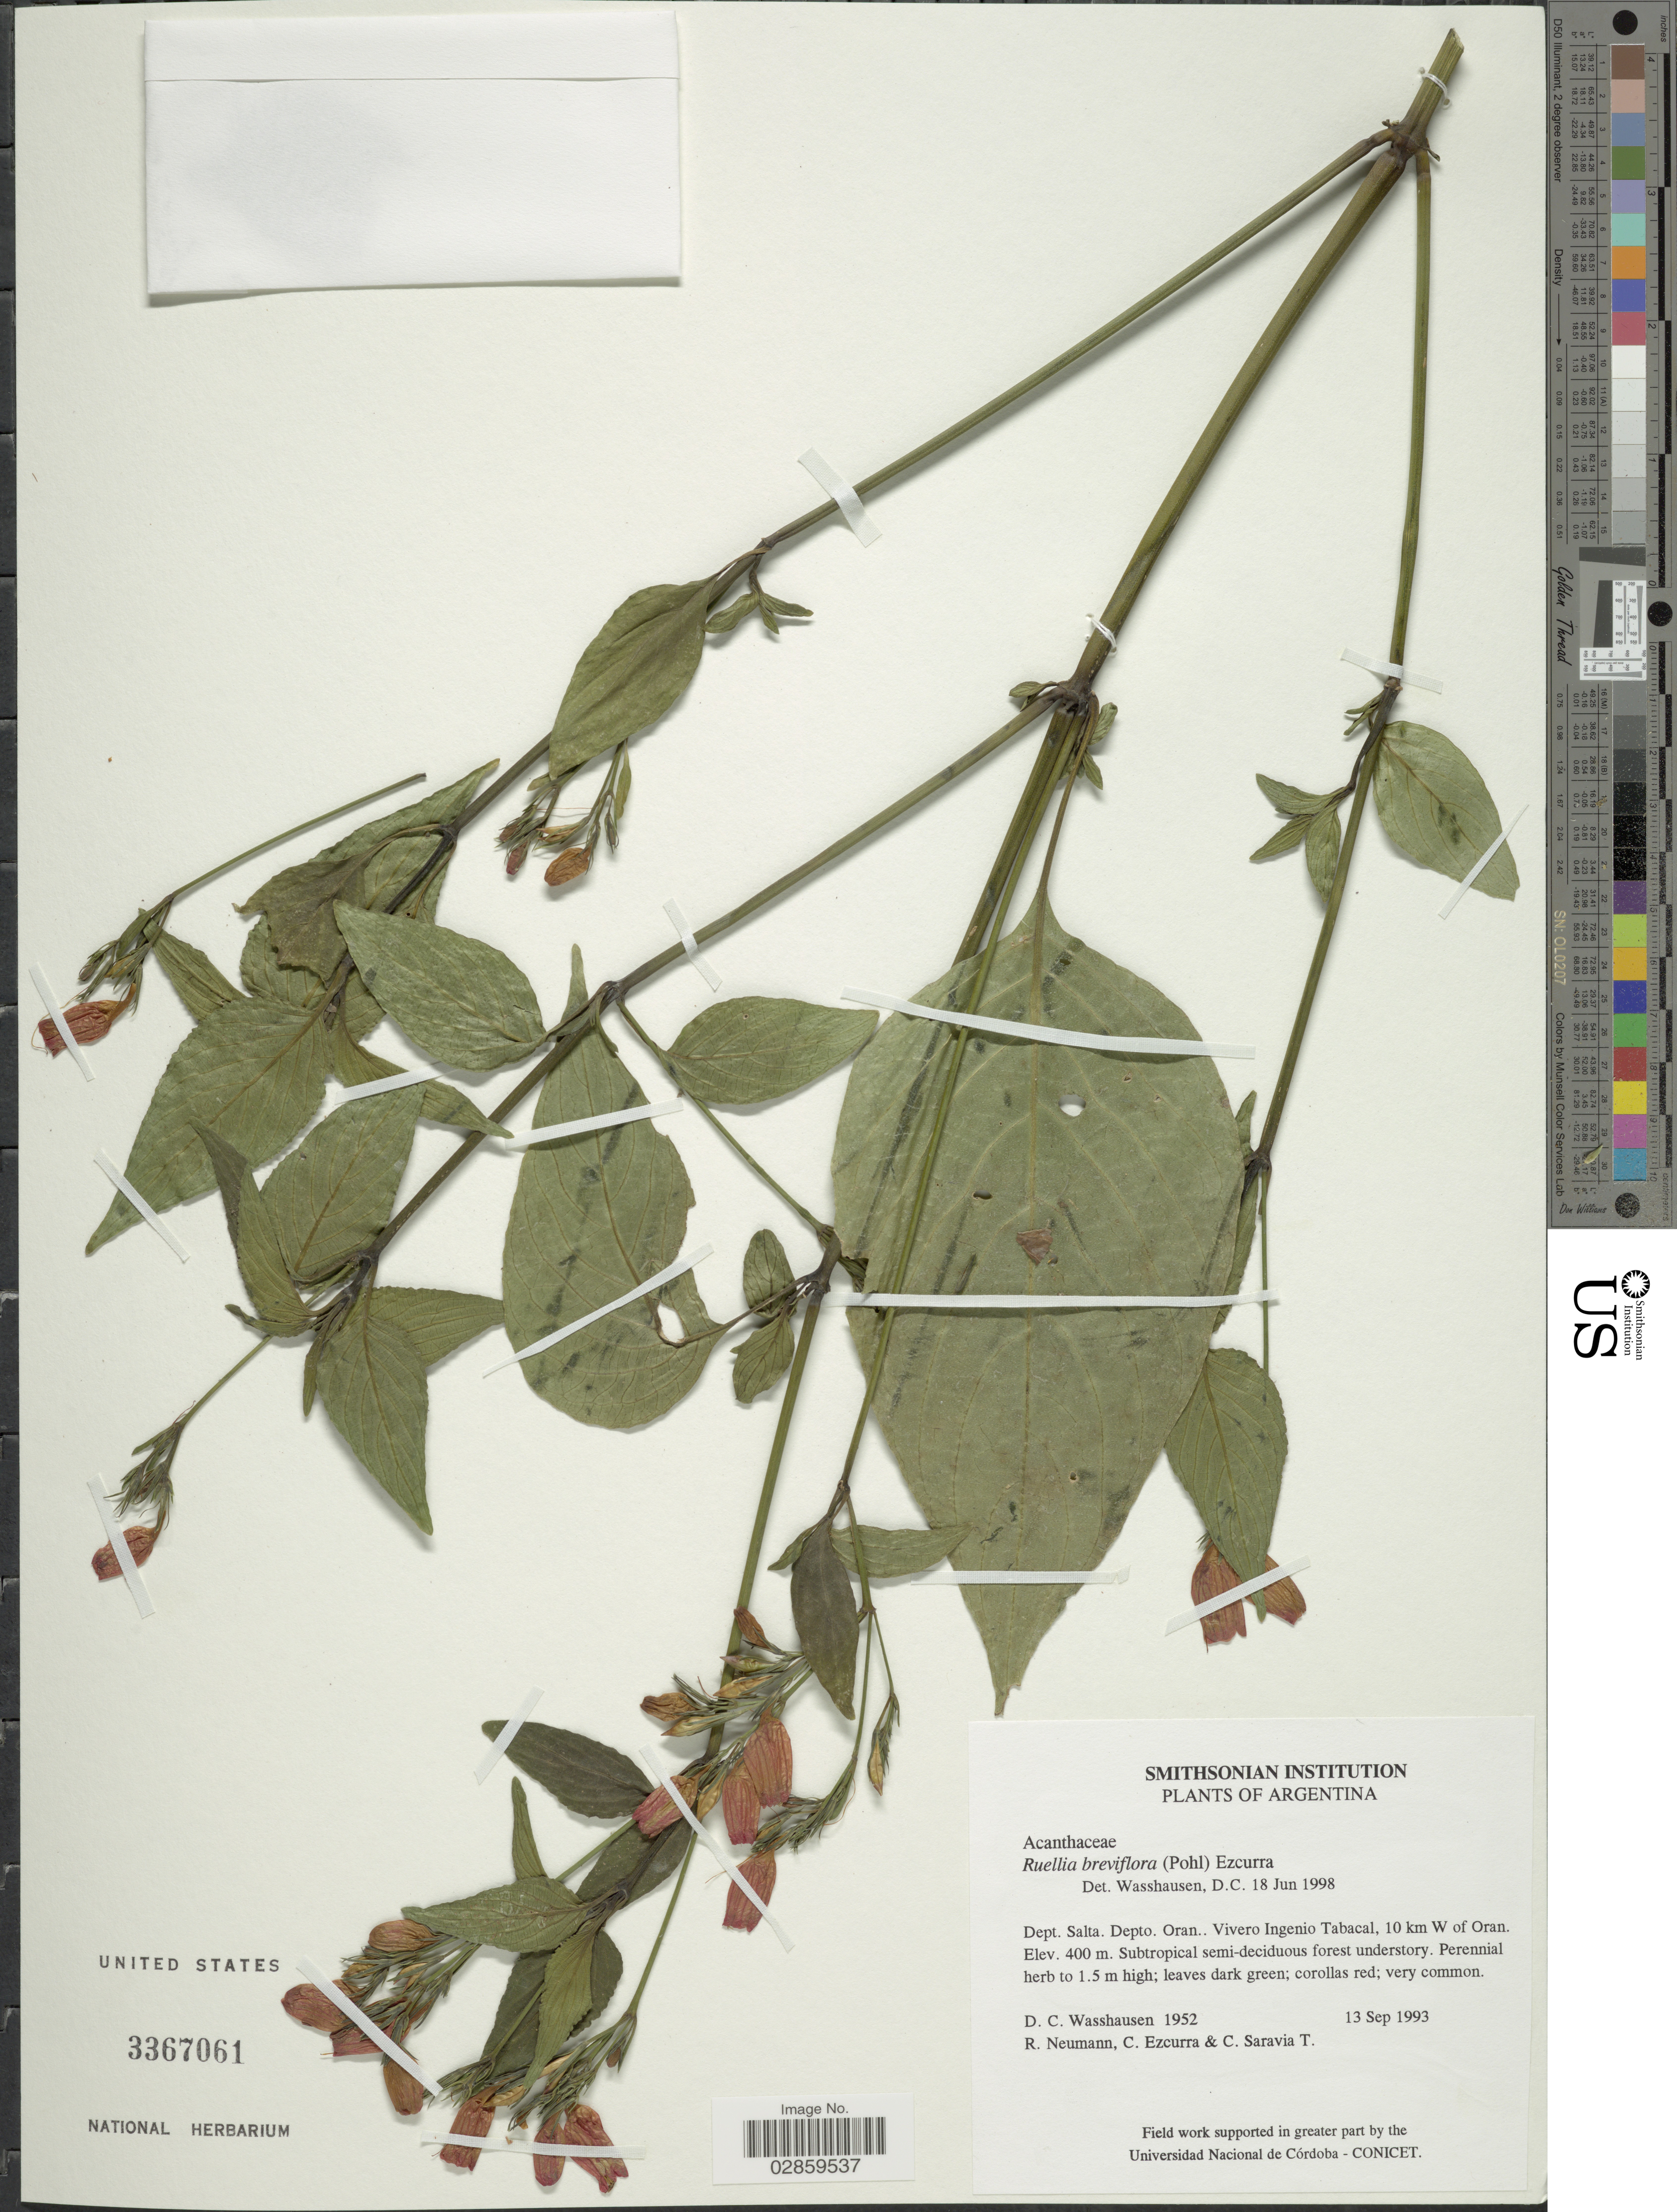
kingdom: Plantae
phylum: Tracheophyta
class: Magnoliopsida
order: Lamiales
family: Acanthaceae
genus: Ruellia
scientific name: Ruellia brevifolia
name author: (Pohl) C. Ezcurra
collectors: D. C. Wasshausen, R. Neumann, C. Ezcurra & C. Saravia T.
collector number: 1952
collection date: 1993-09-13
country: Argentina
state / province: Salta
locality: Dept. Salta. Depto. Oran.. Vivero Ingenio Tabacal, 10 km W of Oran.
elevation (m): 400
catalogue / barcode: US 3367061